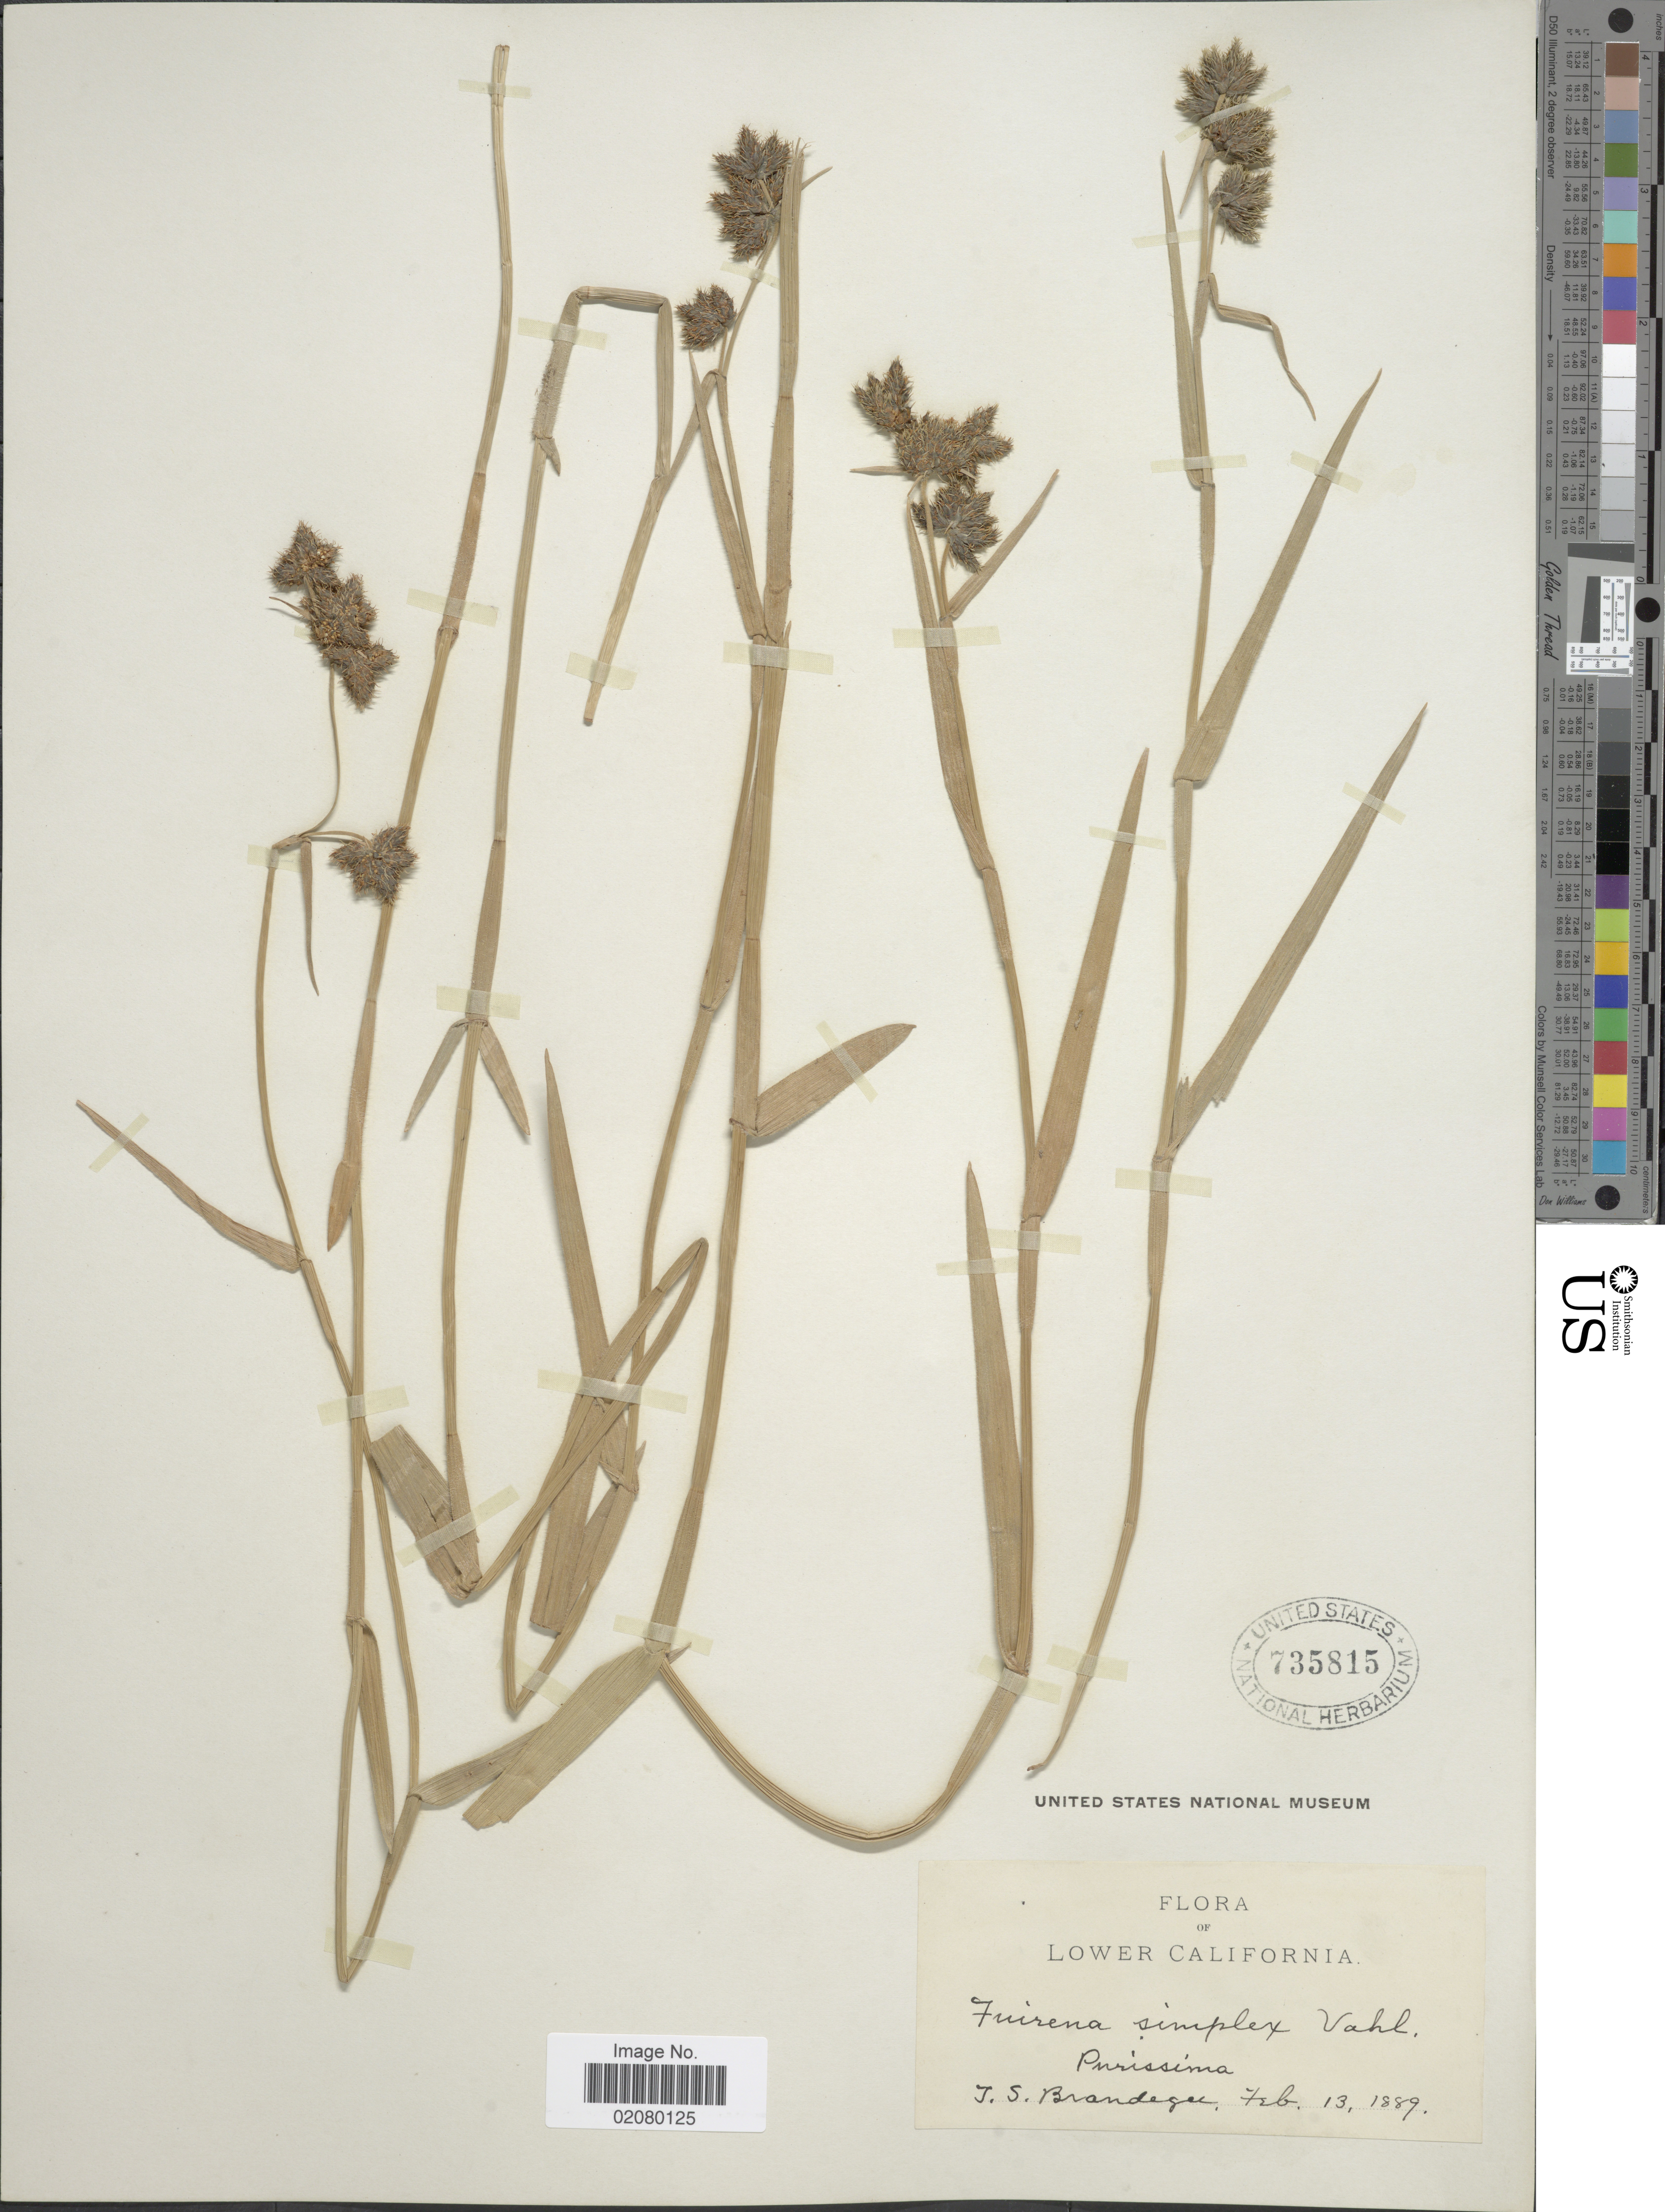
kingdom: Plantae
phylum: Tracheophyta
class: Liliopsida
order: Poales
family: Cyperaceae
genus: Fuirena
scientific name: Fuirena simplex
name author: Vahl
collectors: J. S. Brandegee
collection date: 1889-02-13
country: Mexico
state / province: Baja California Norte / Baja California Sur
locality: Lower California,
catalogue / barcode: US 735815